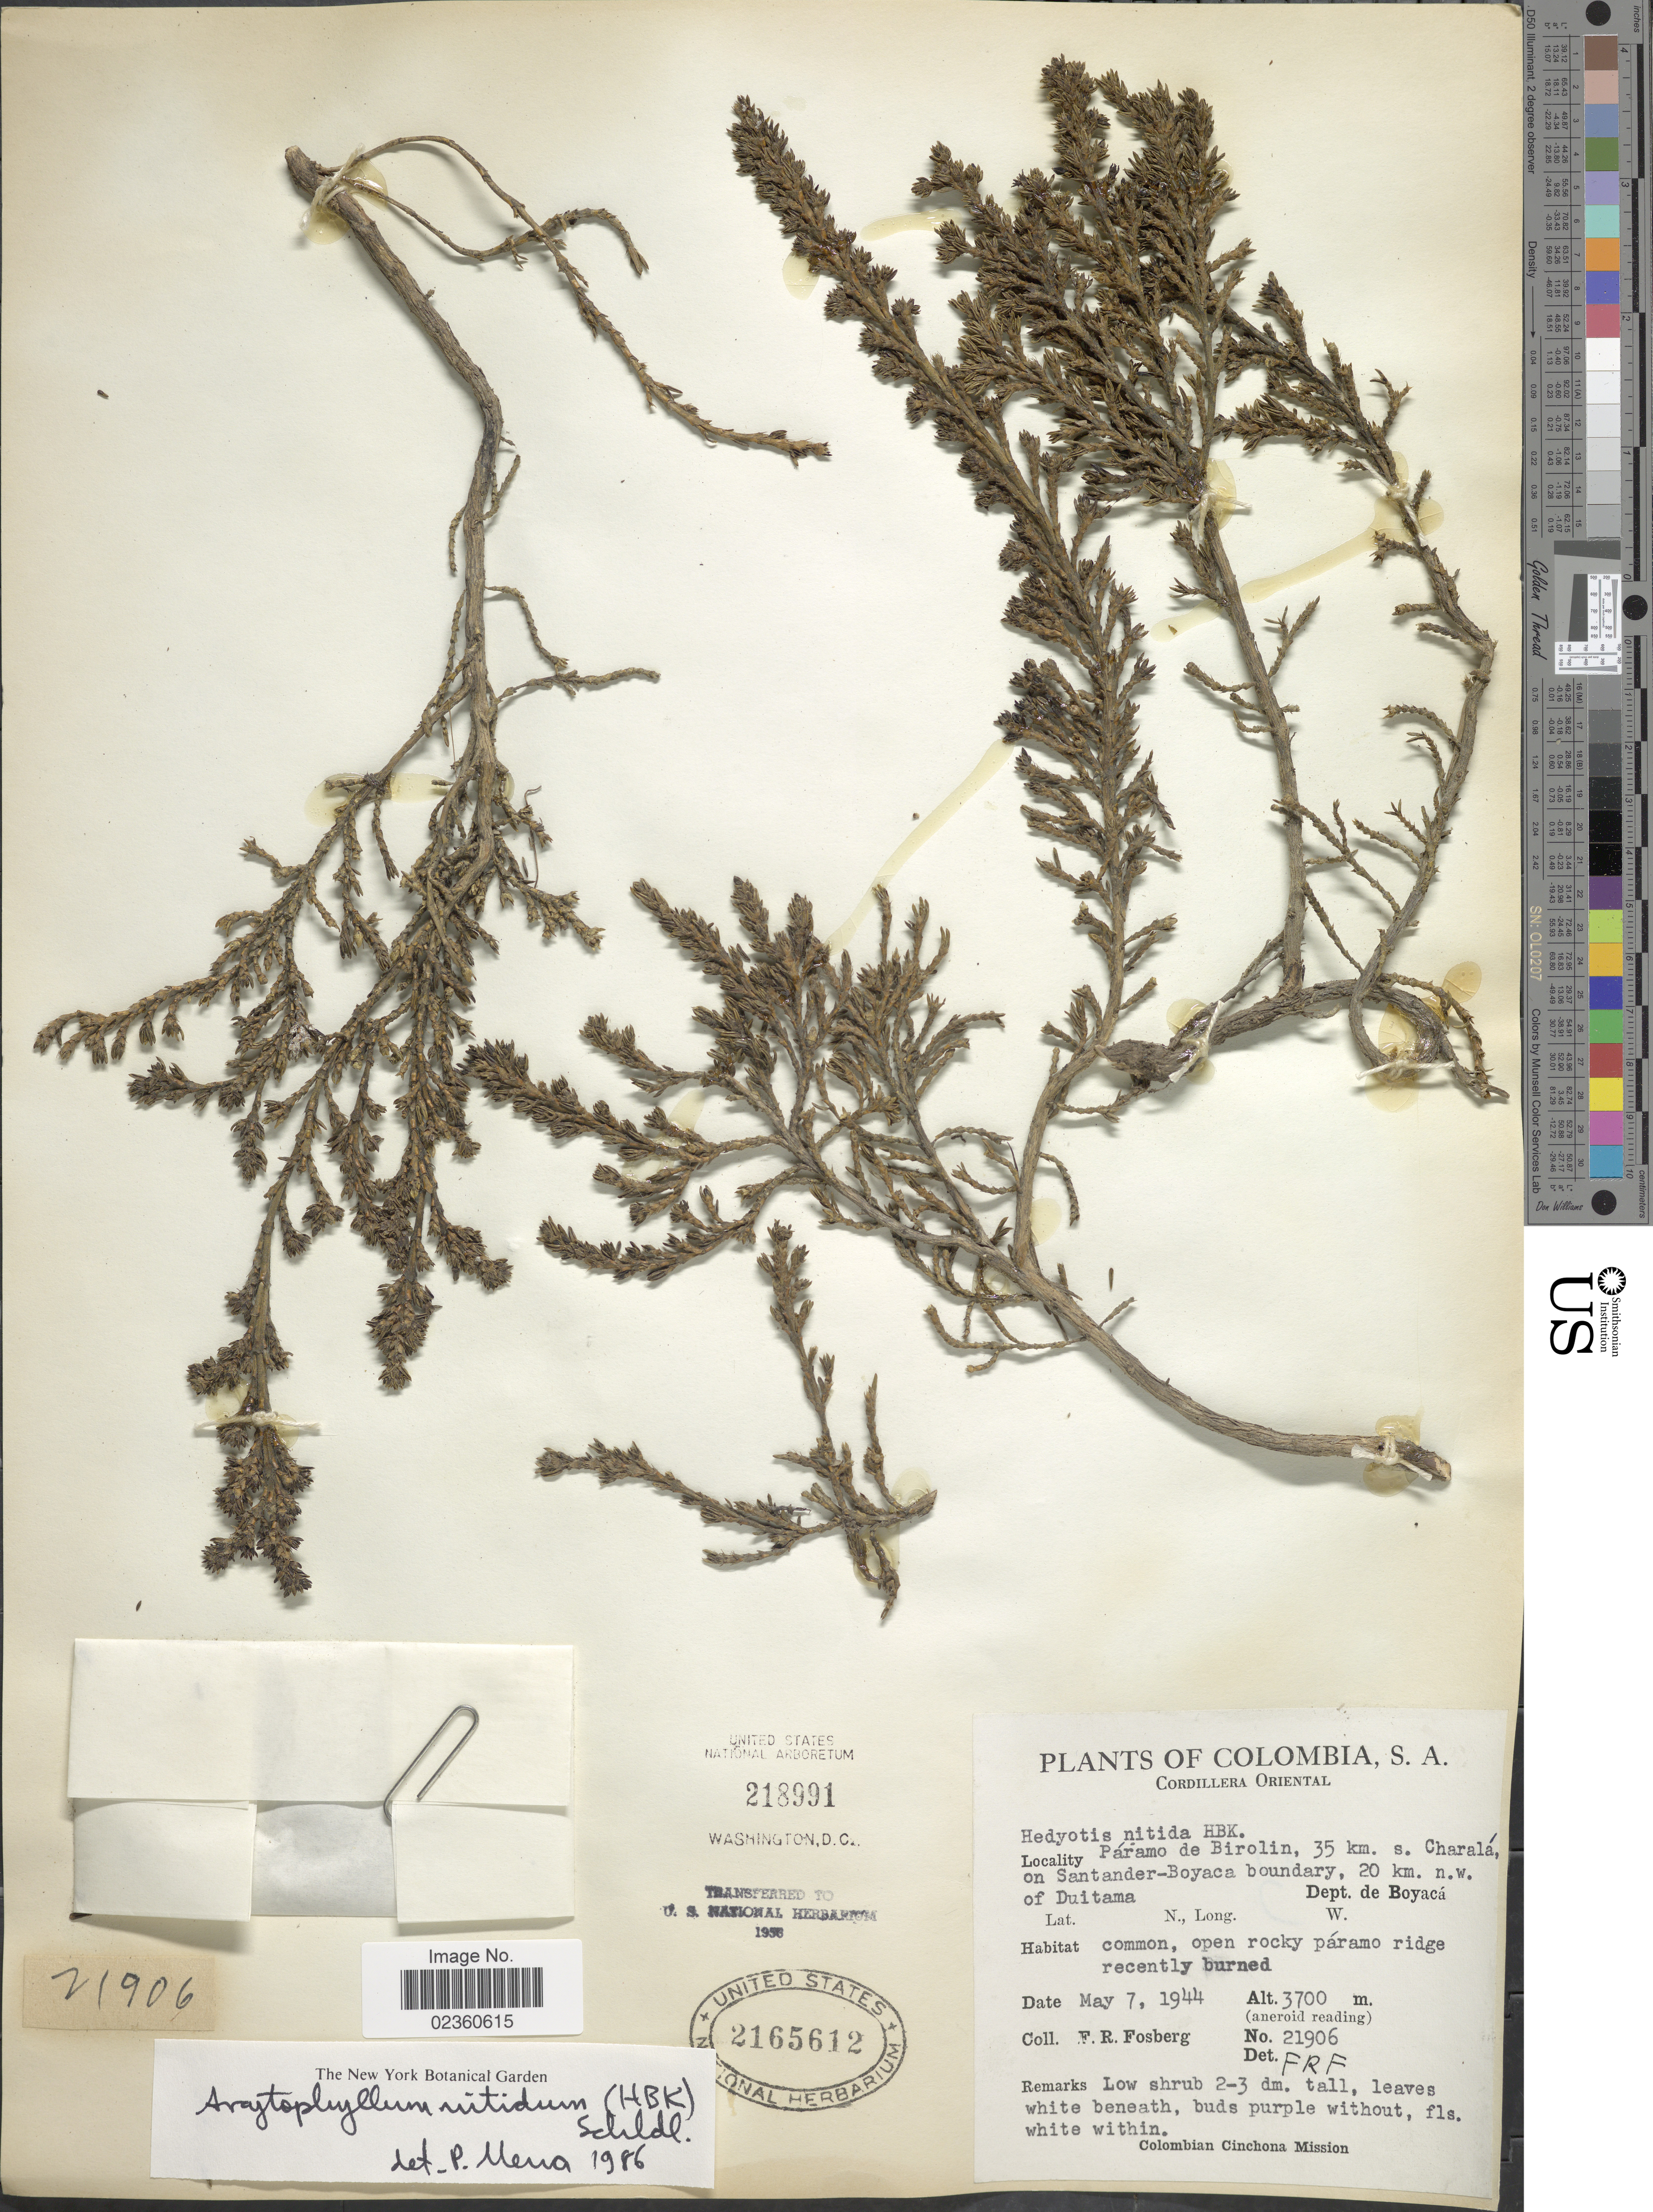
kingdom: Plantae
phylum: Tracheophyta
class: Magnoliopsida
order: Gentianales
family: Rubiaceae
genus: Arcytophyllum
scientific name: Arcytophyllum nitidum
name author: (Kunth) Schltdl.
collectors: F. R. Fosberg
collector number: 21906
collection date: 1944-05-07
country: Colombia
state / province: Boyacá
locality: Cordillera Oriental, Páramo de Birolin, 35 km s. Charalá, on Santander-Boyaca boundary, 20 km n.w. of Duitama, Dept de Boyacá, common, open rocky páramo ridge recently burned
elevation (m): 3700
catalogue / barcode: US 2165612